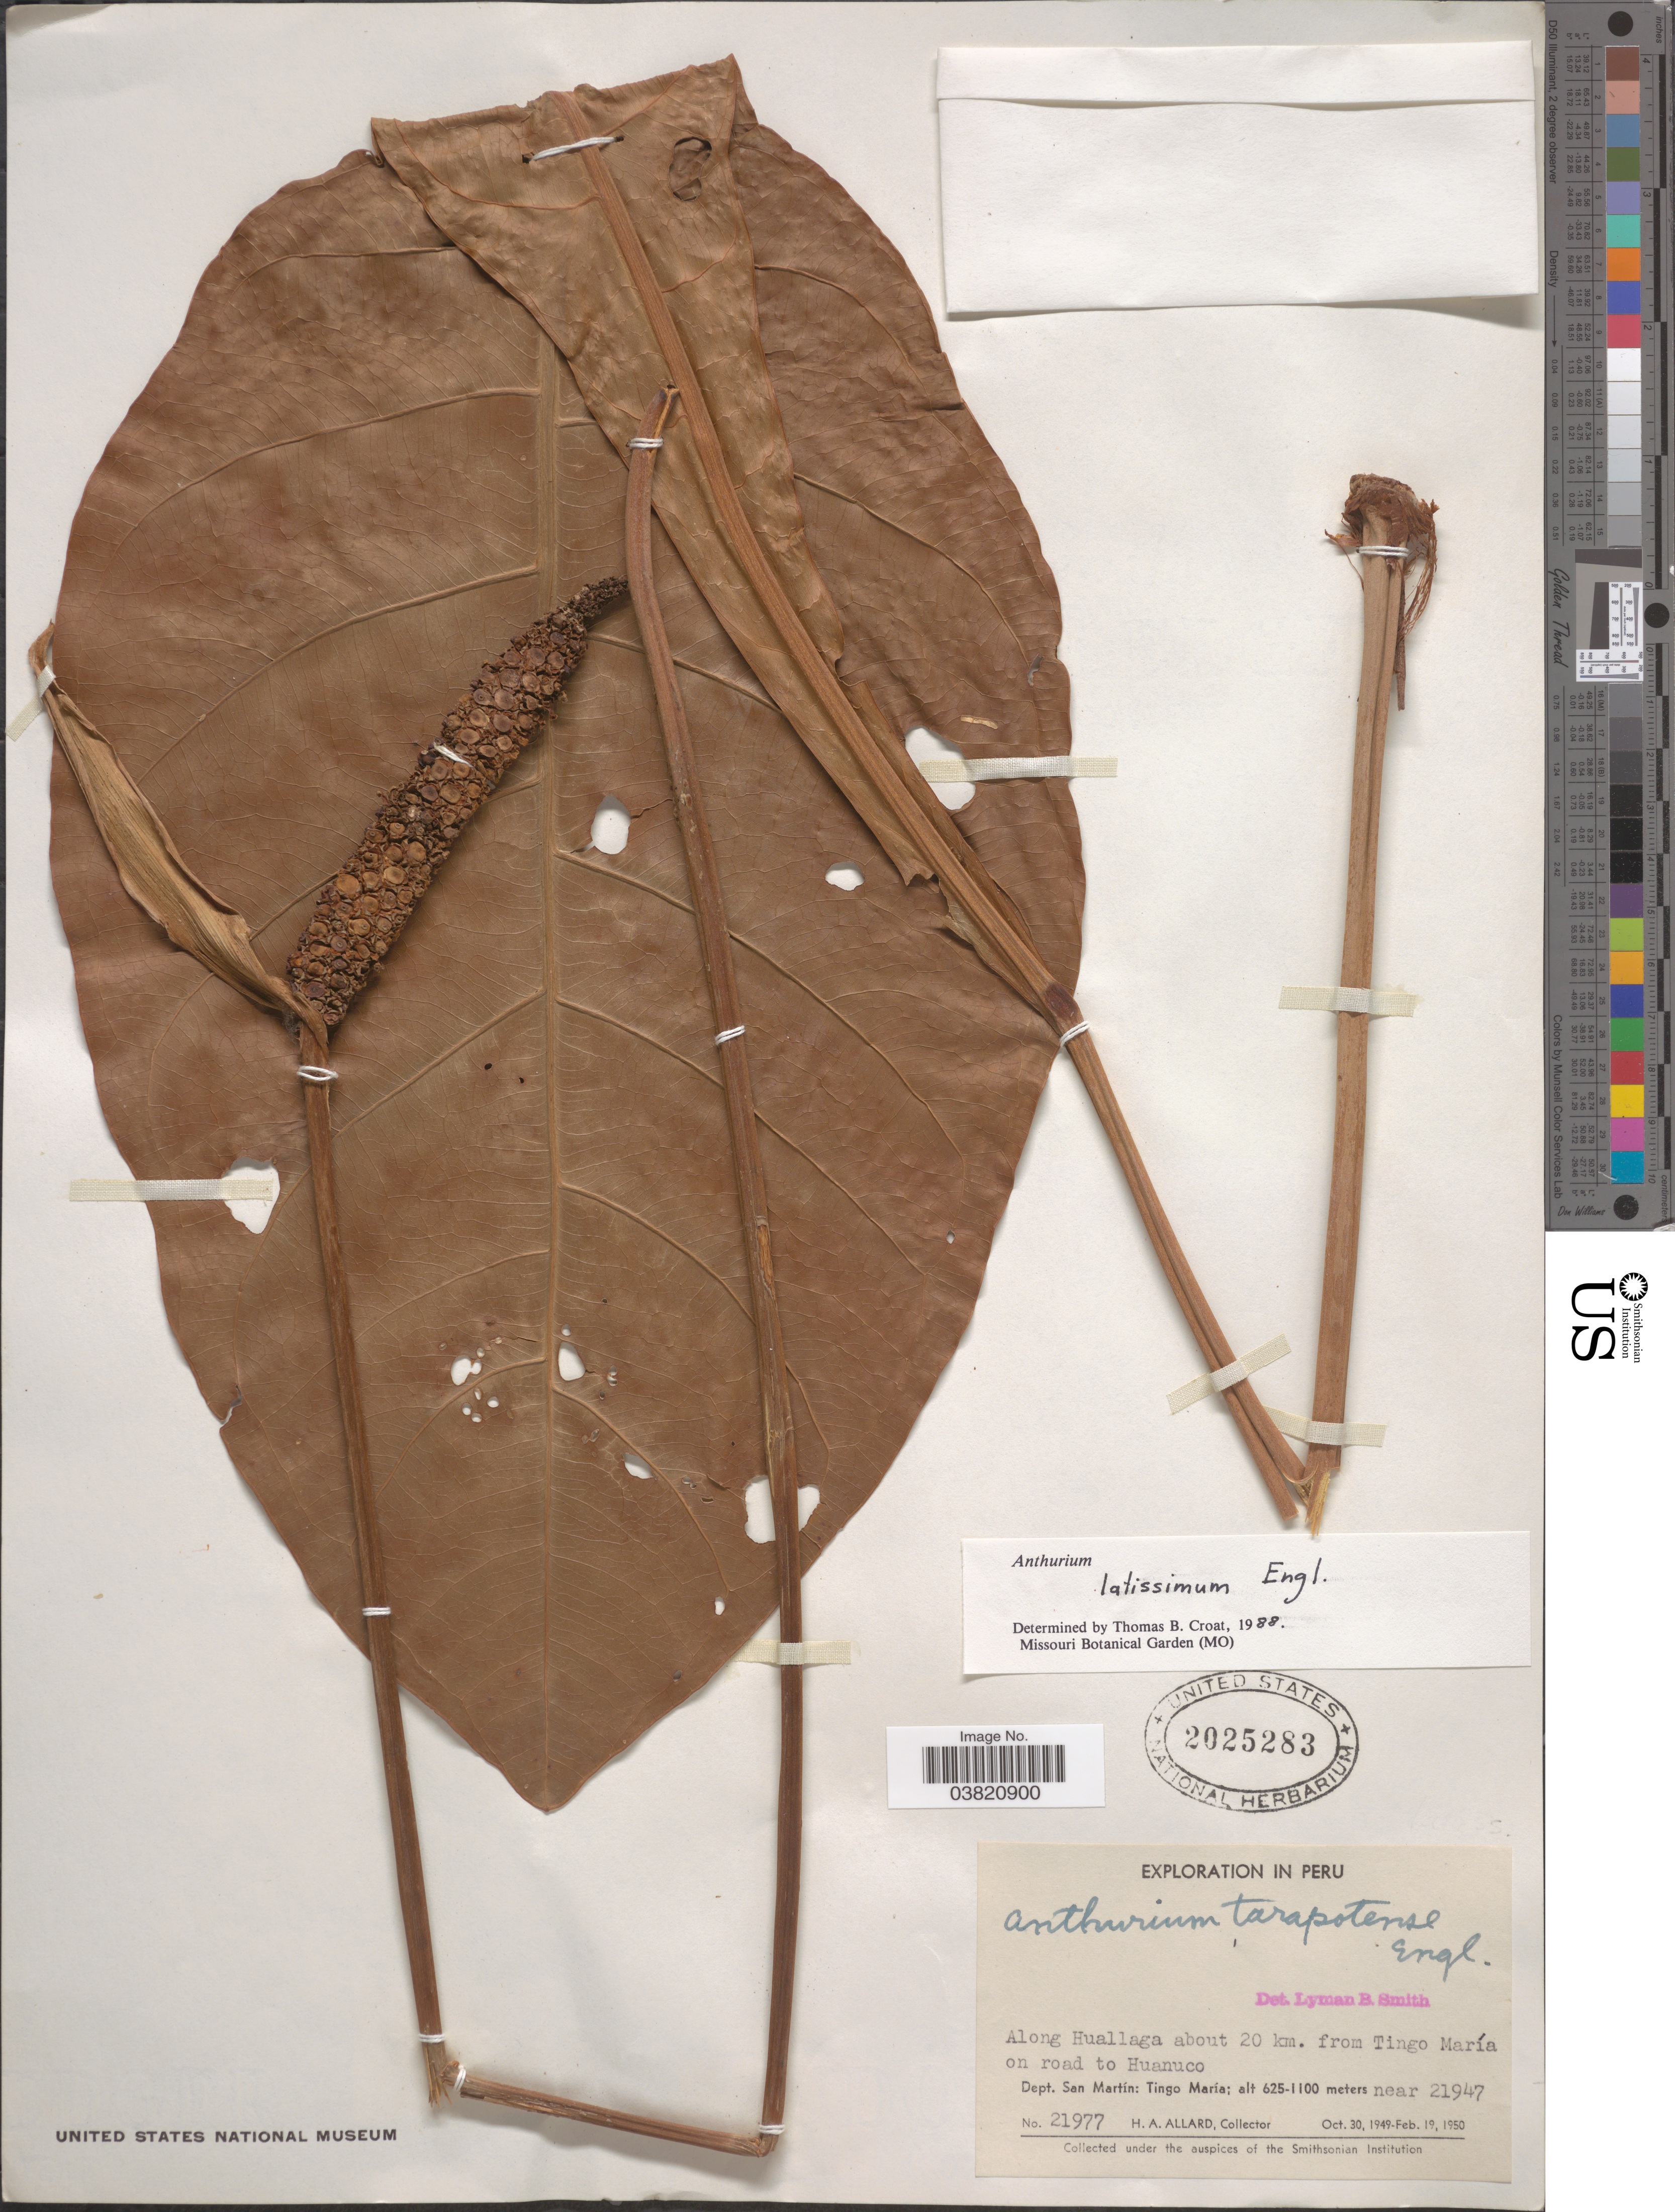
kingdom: Plantae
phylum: Tracheophyta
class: Liliopsida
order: Alismatales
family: Araceae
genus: Anthurium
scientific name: Anthurium latissimum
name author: Engl.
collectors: H. A. Allard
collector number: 21977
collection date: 1949-10-30/1950-02-19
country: Peru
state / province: San Martín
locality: Along Huallaga about 20 km. from Tingo María on road to Huanuco. Dept. San Martín: Tingo María; near 21947.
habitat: along river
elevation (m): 625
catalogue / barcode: US 2025283